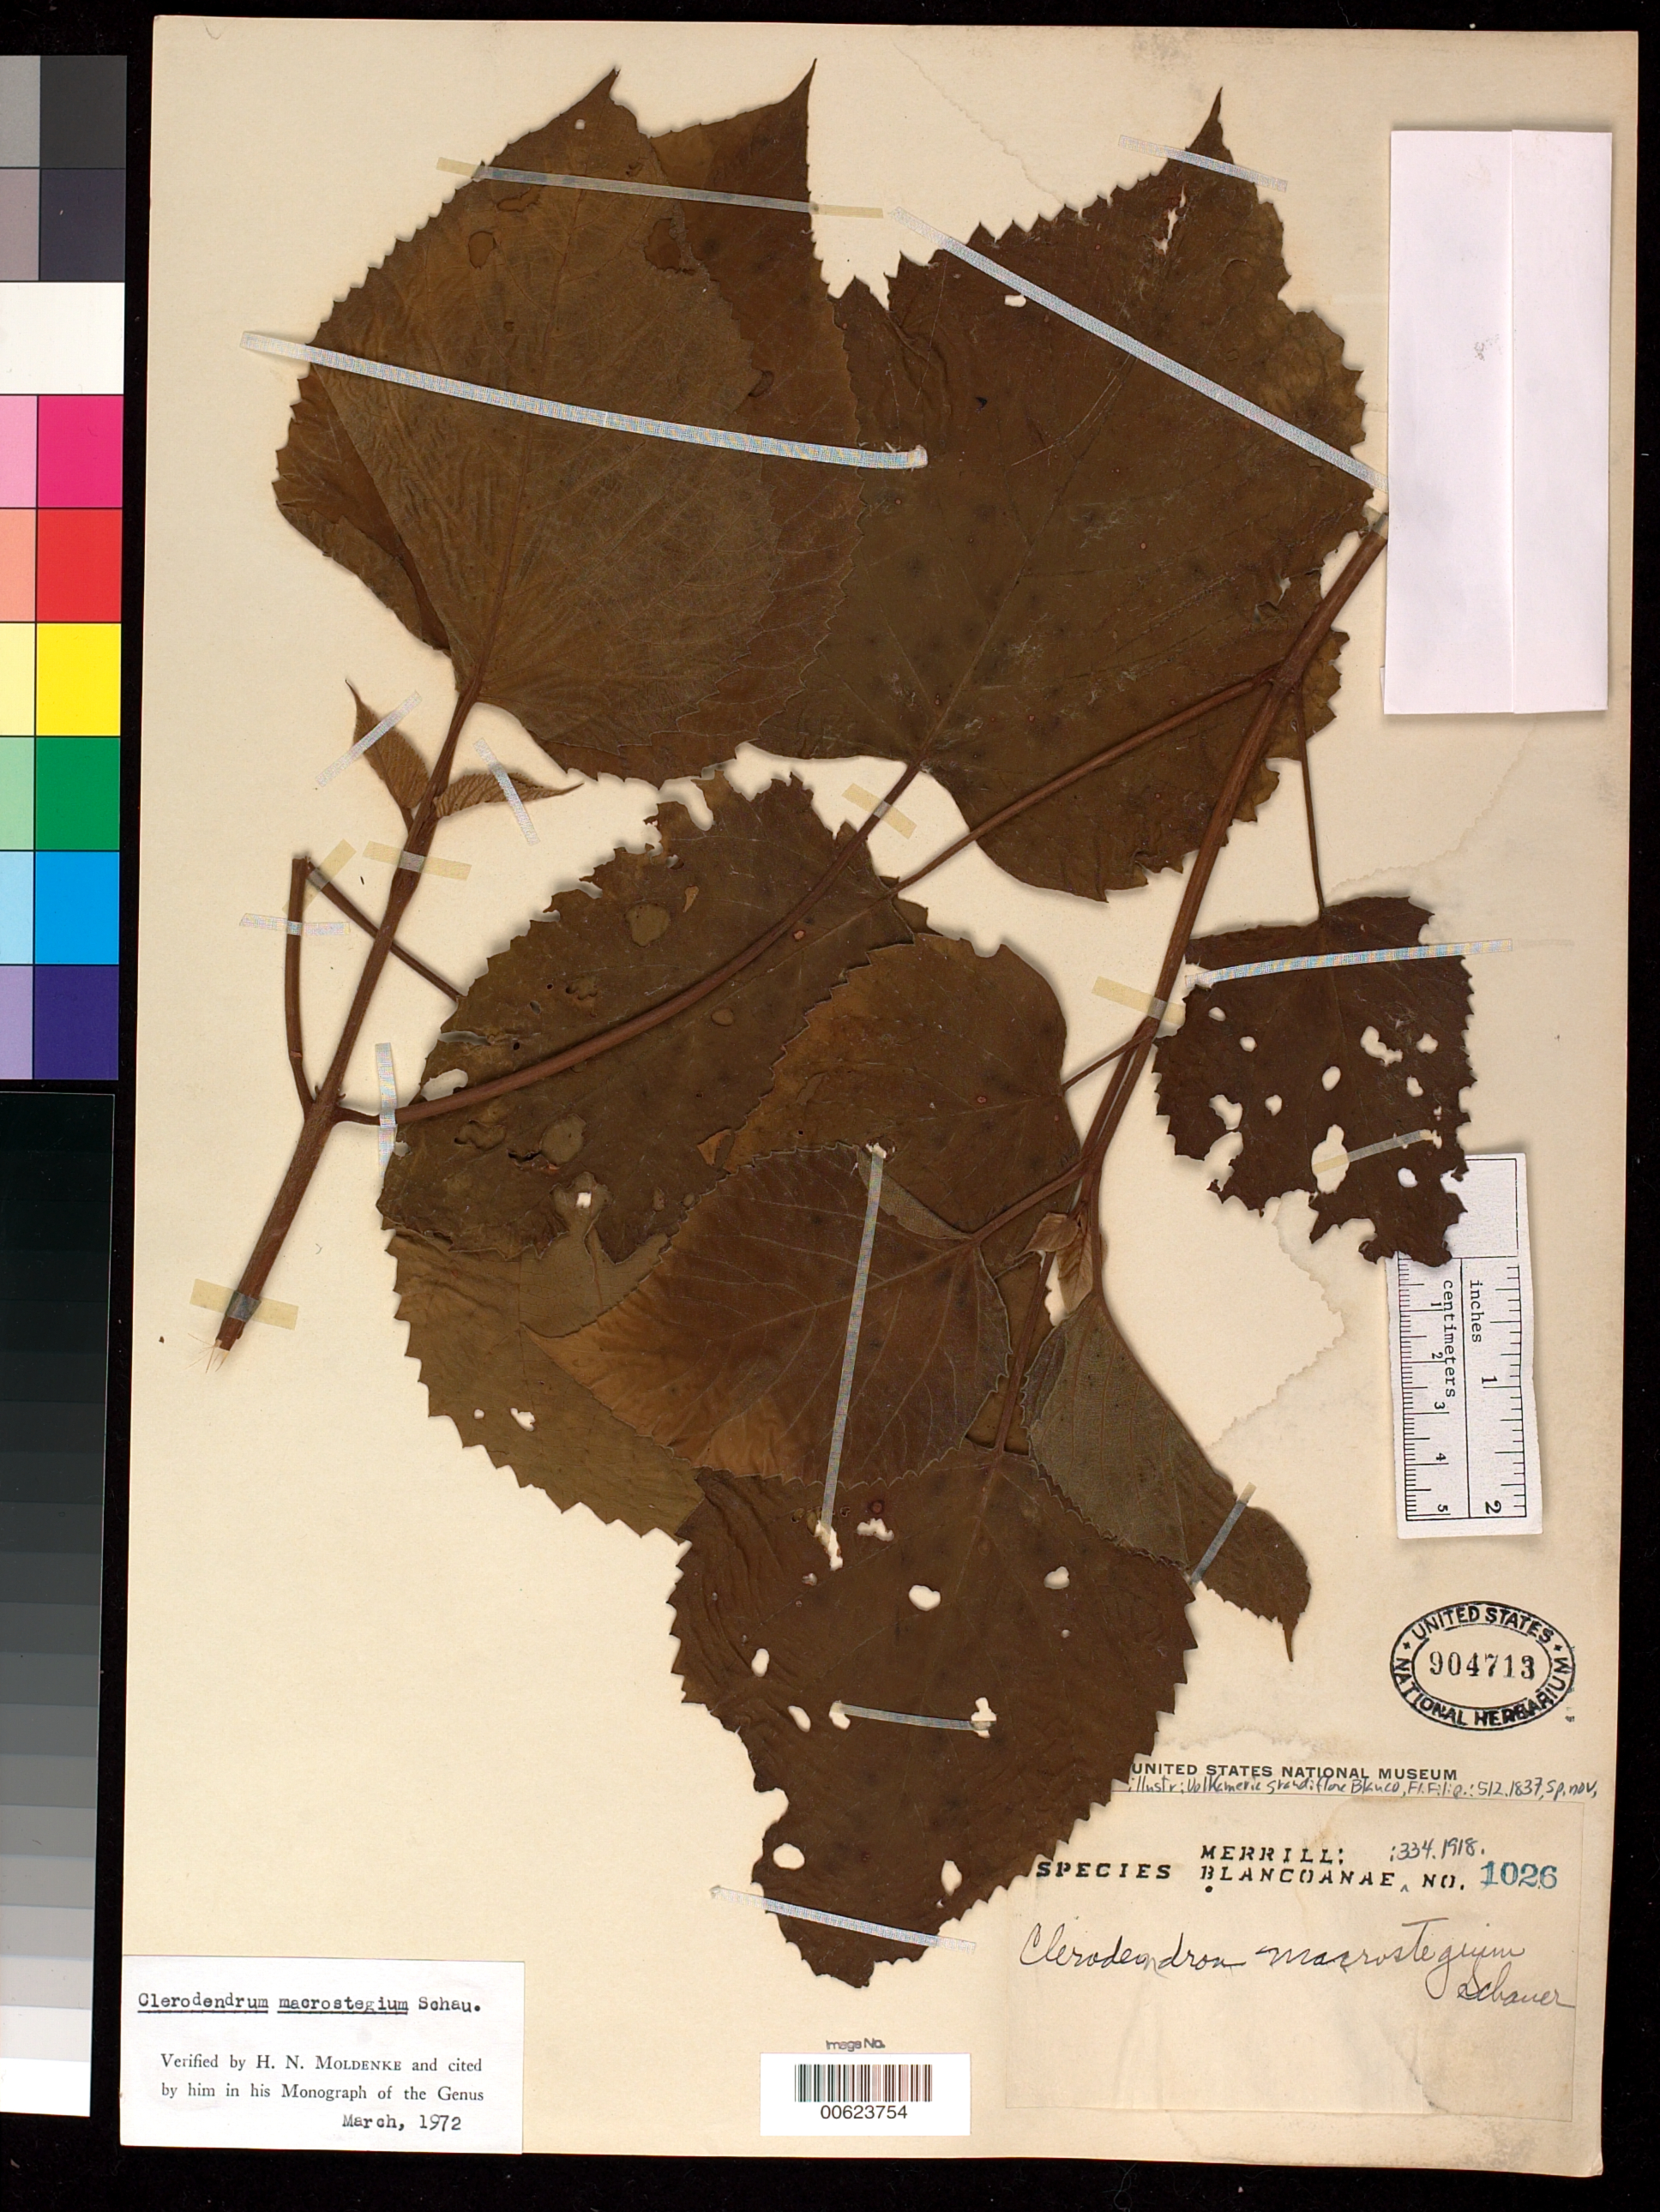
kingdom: Plantae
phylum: Tracheophyta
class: Magnoliopsida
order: Lamiales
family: Lamiaceae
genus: Volkameria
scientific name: Volkameria grandiflora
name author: Blanco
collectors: E. D. Merrill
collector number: Sp. Blancoan. 1026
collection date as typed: Nov 1916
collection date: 1916-11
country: Philippines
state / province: Central Luzon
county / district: Bulacan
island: Luzon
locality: Santa inez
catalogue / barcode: US 904713